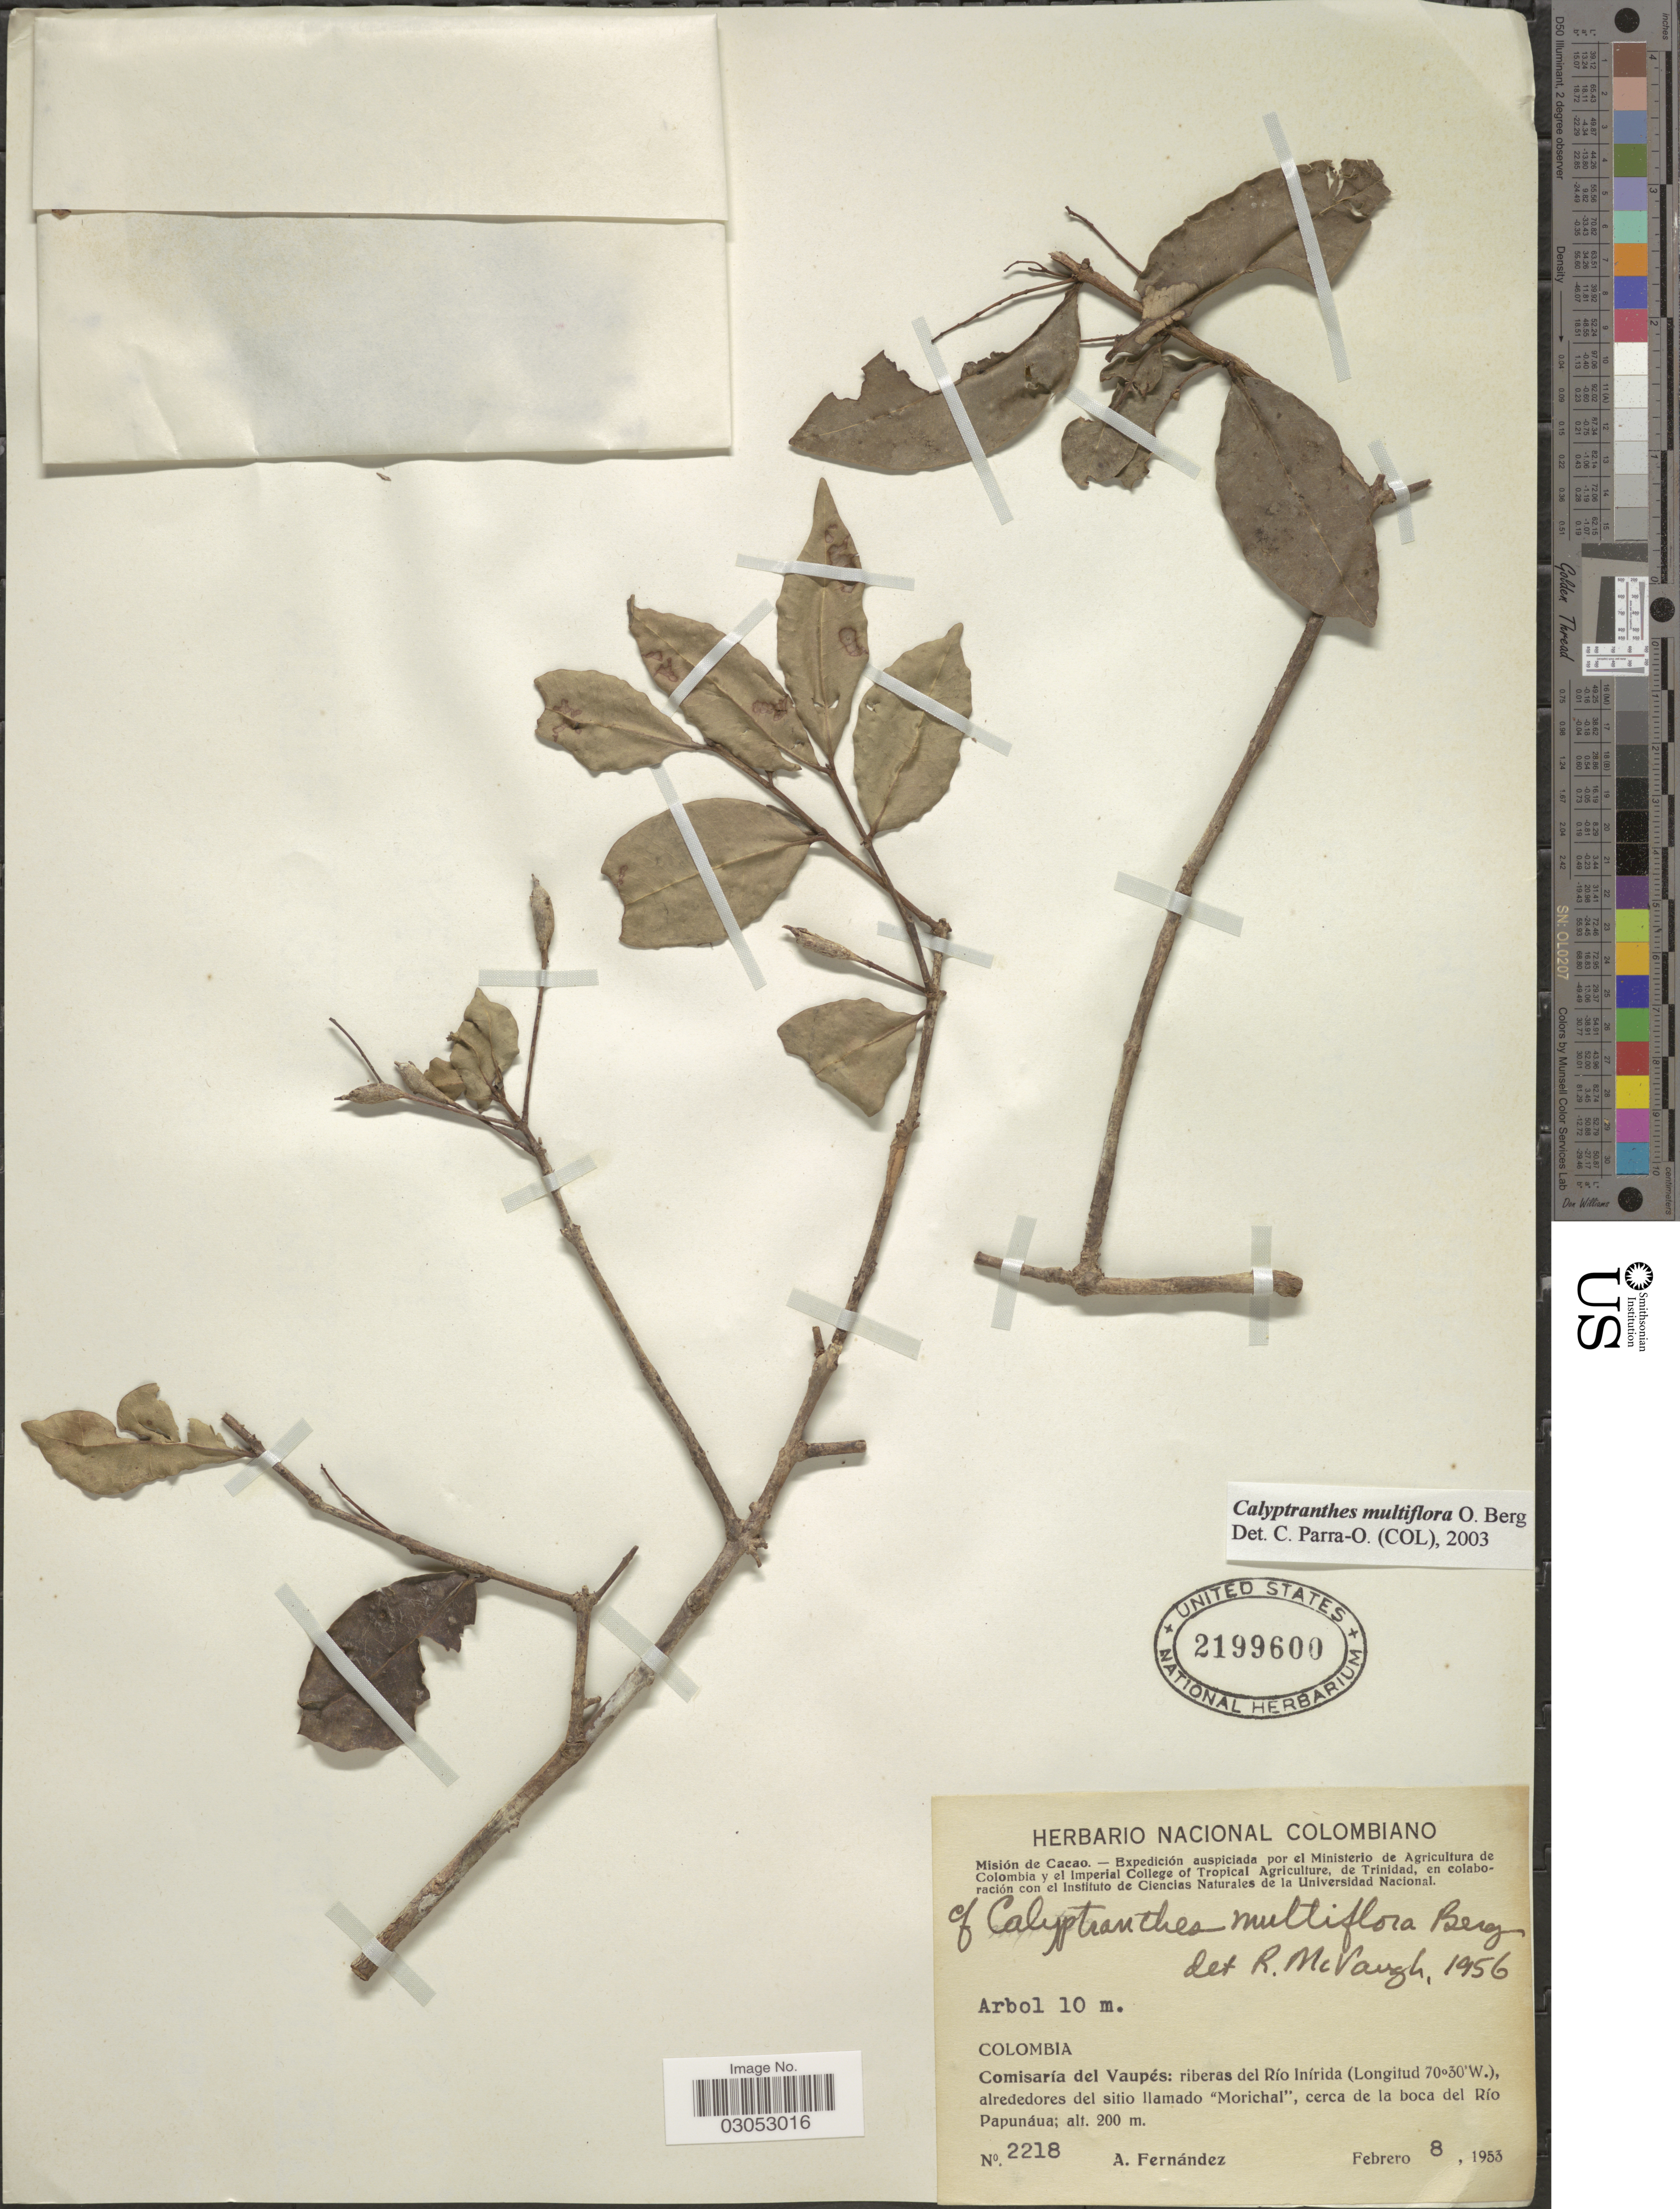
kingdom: Plantae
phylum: Tracheophyta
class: Magnoliopsida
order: Myrtales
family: Myrtaceae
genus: Myrcia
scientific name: Myrcia florifera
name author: (McVaugh) Gaem & E. Lucas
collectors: A. Fernandez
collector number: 2218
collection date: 1953-02-08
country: Colombia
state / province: Vaupés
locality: Riberas del Río Inírida, alrededores del sitio llamado "Morichal", cerca de la boca del Río Papunáua.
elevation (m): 200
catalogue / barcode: US 2199600